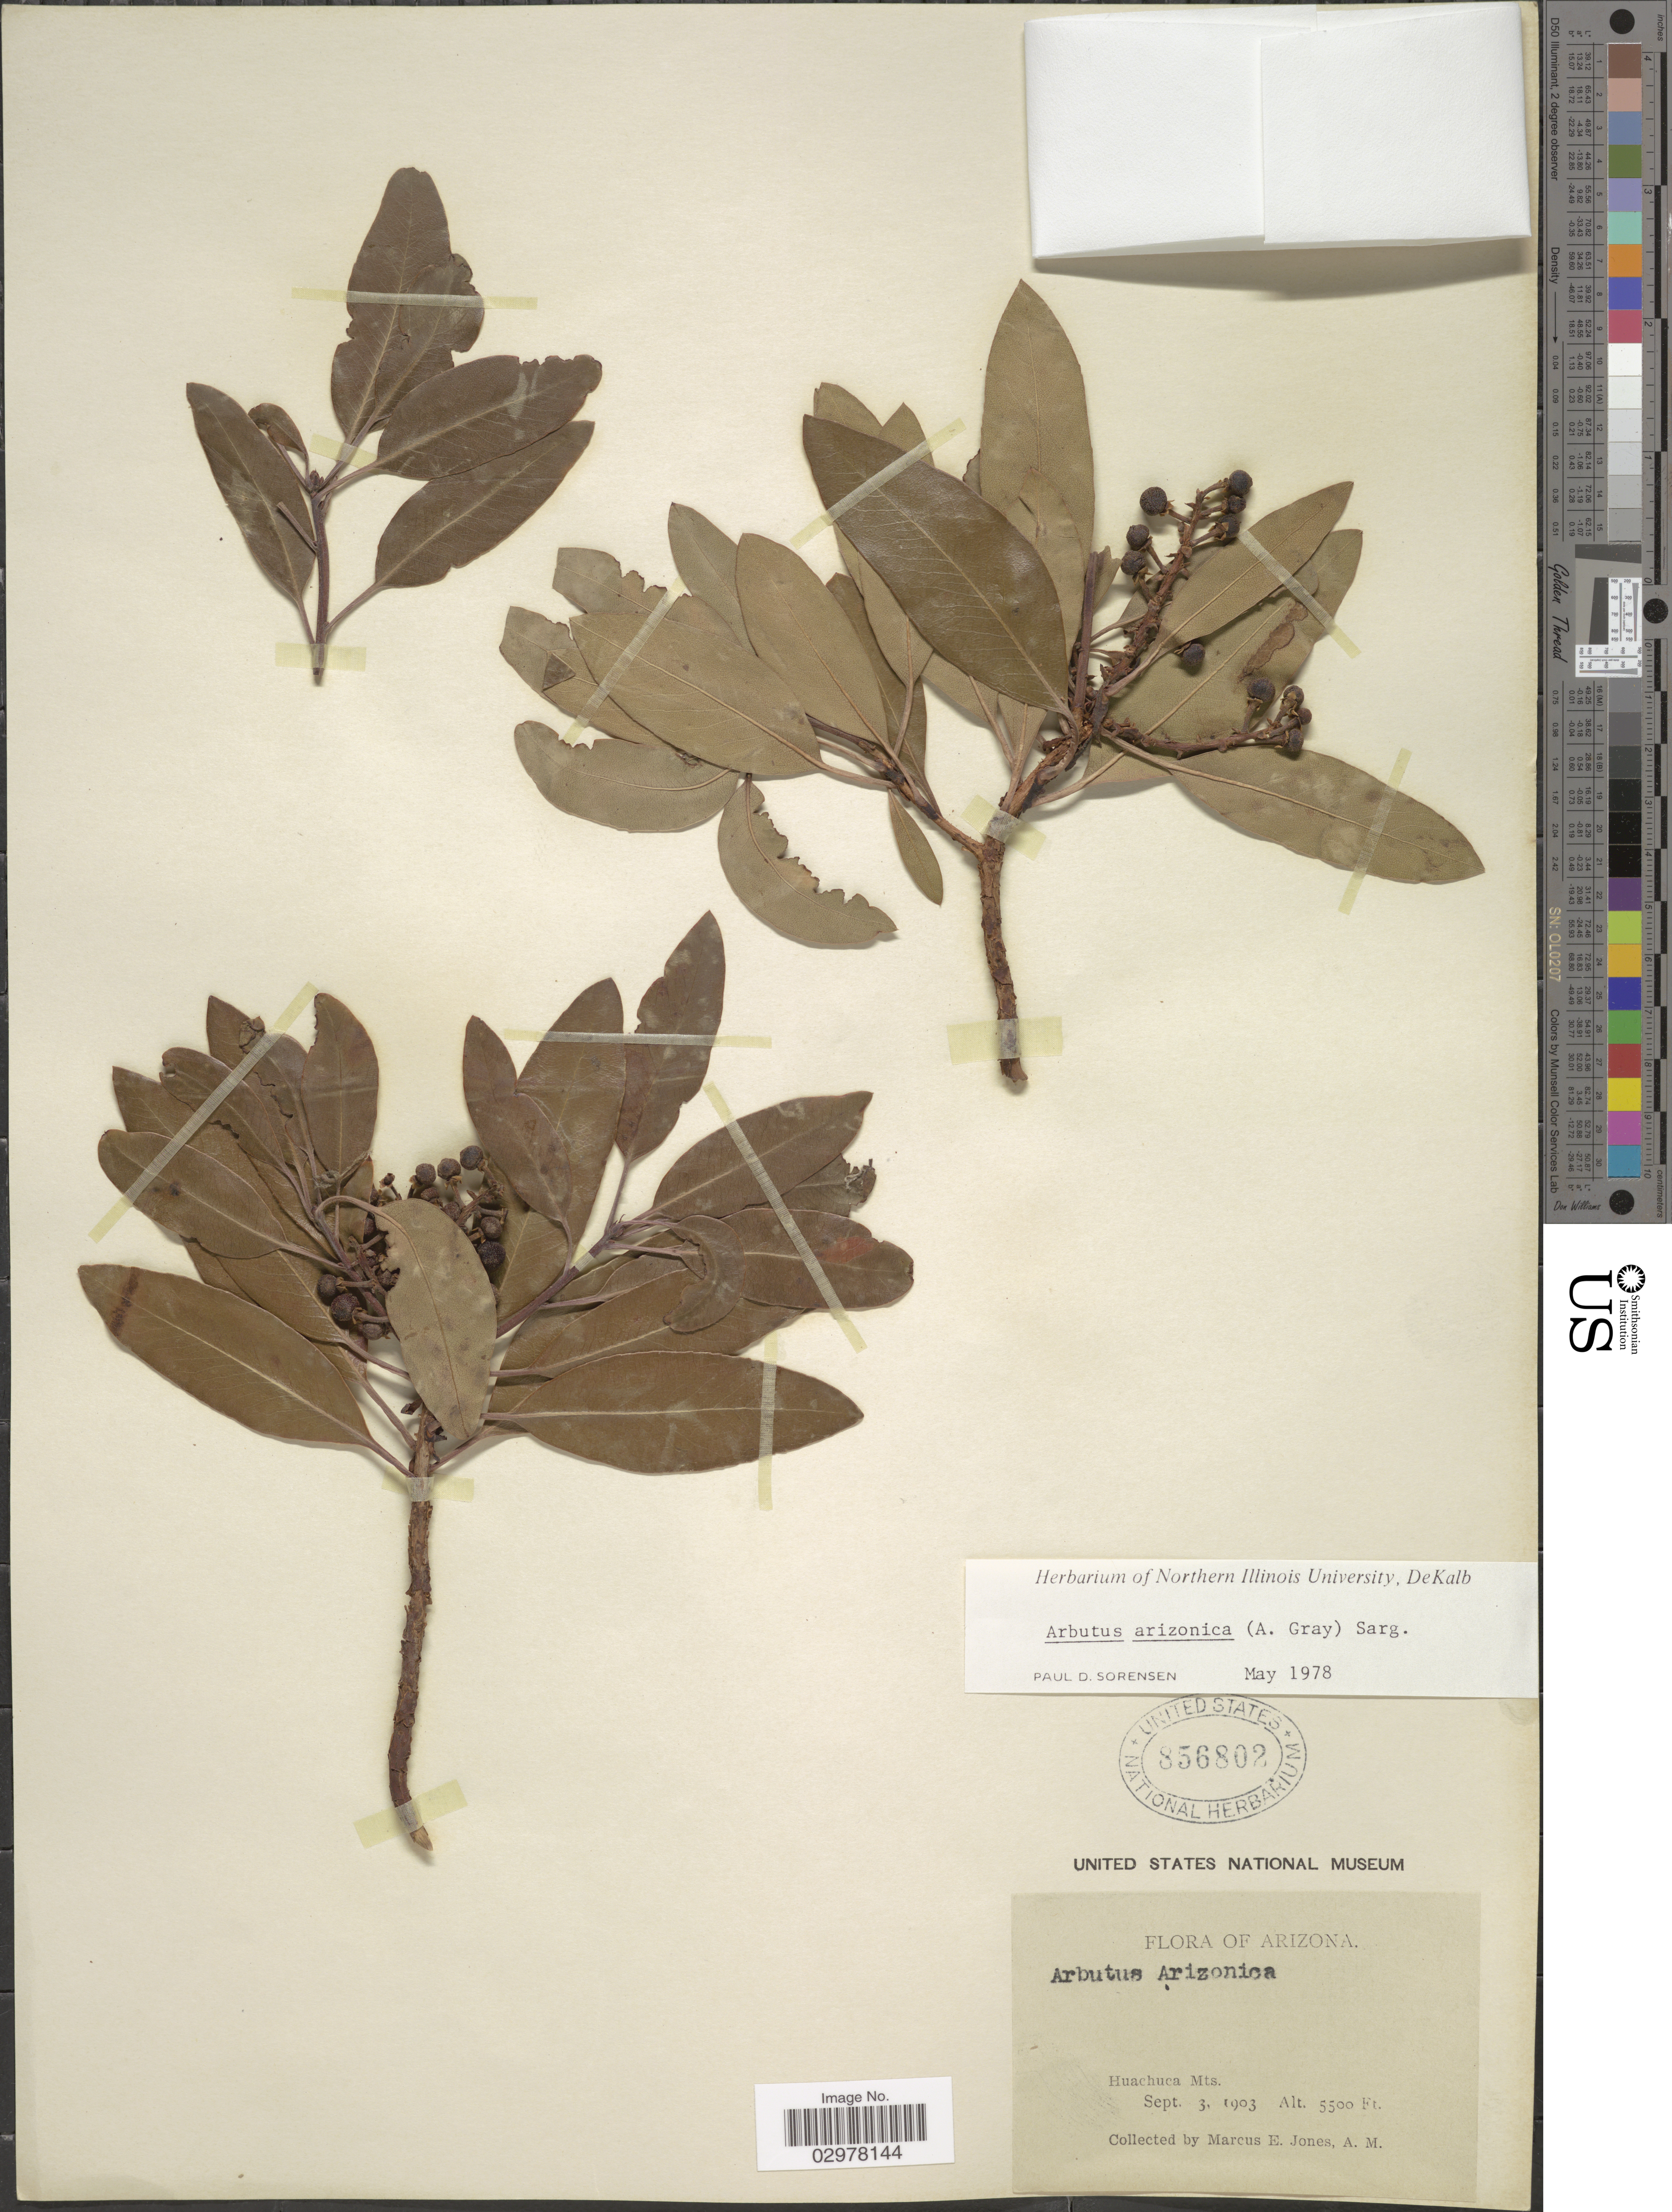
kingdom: Plantae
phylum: Tracheophyta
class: Magnoliopsida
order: Ericales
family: Ericaceae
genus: Arbutus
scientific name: Arbutus arizonica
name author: (A. Gray) Sarg.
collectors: M. E. Jones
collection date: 1903-09-03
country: United States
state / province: Arizona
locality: Huachuca Mts.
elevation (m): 1676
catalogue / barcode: US 856802